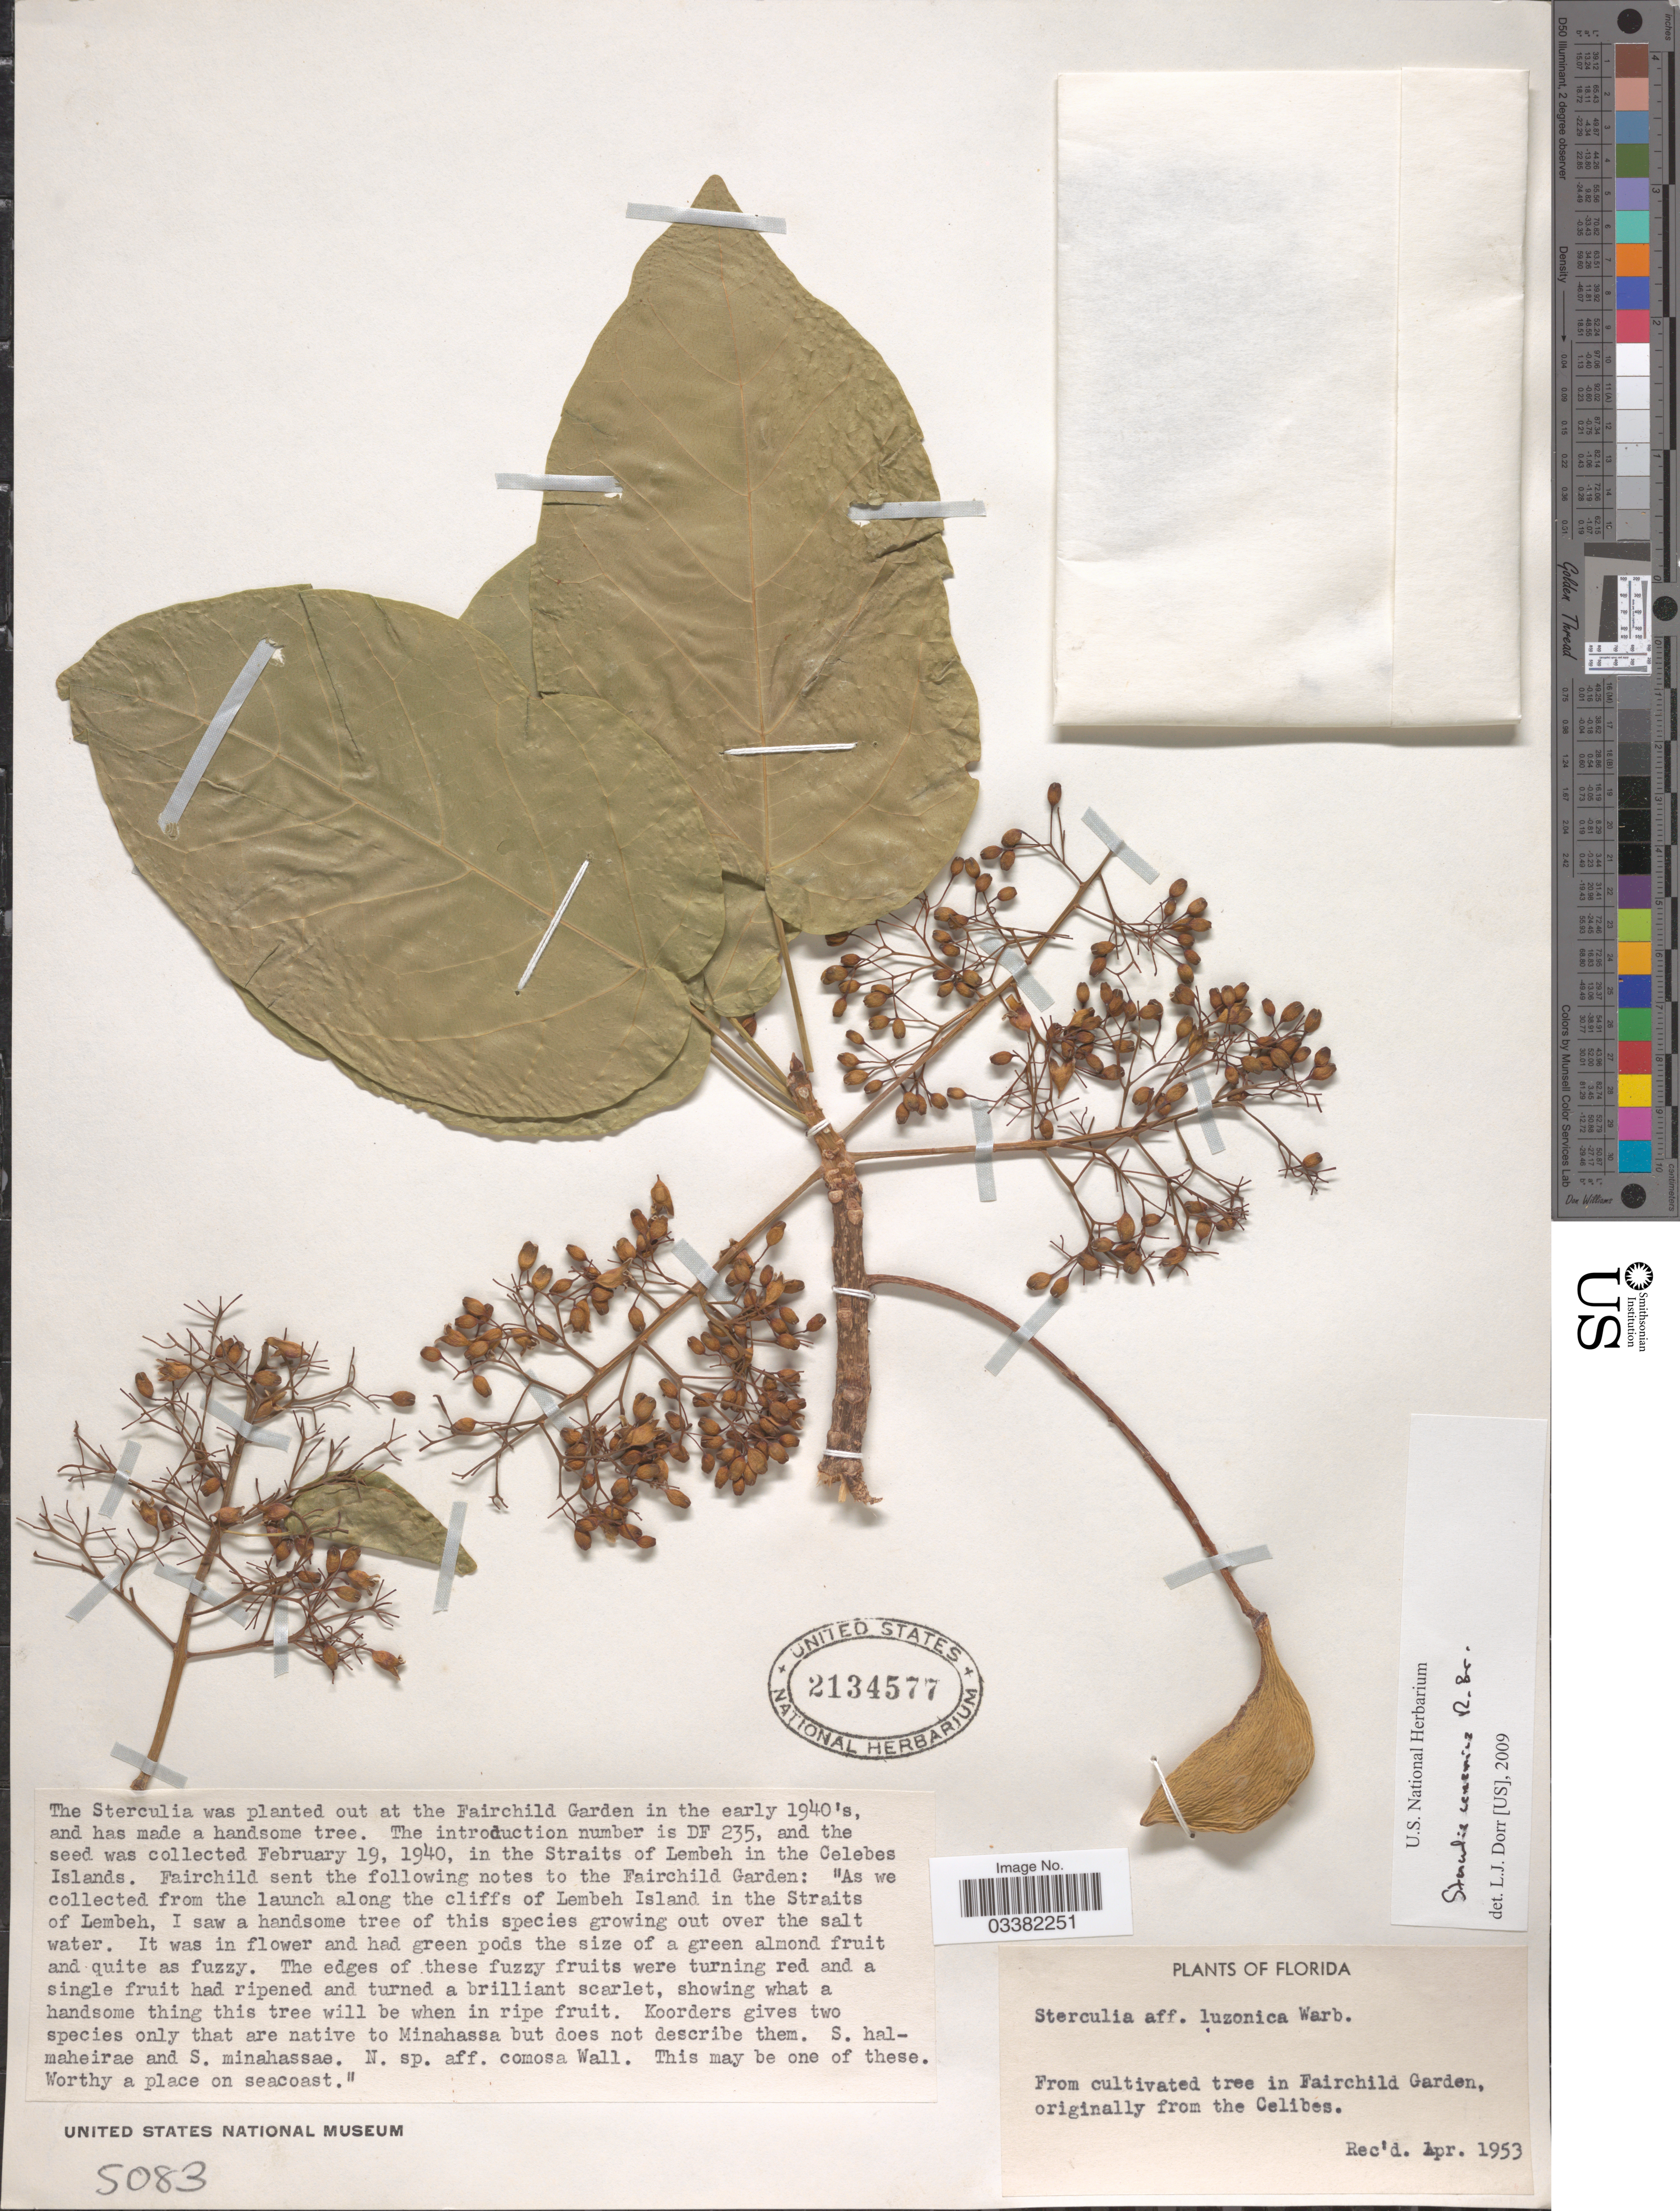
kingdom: Plantae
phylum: Tracheophyta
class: Magnoliopsida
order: Malvales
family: Malvaceae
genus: Sterculia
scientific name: Sterculia ceramica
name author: R. Br.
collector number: DF 235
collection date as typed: early 1940's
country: United States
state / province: Florida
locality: Fairchild Garden.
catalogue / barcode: US 2134577